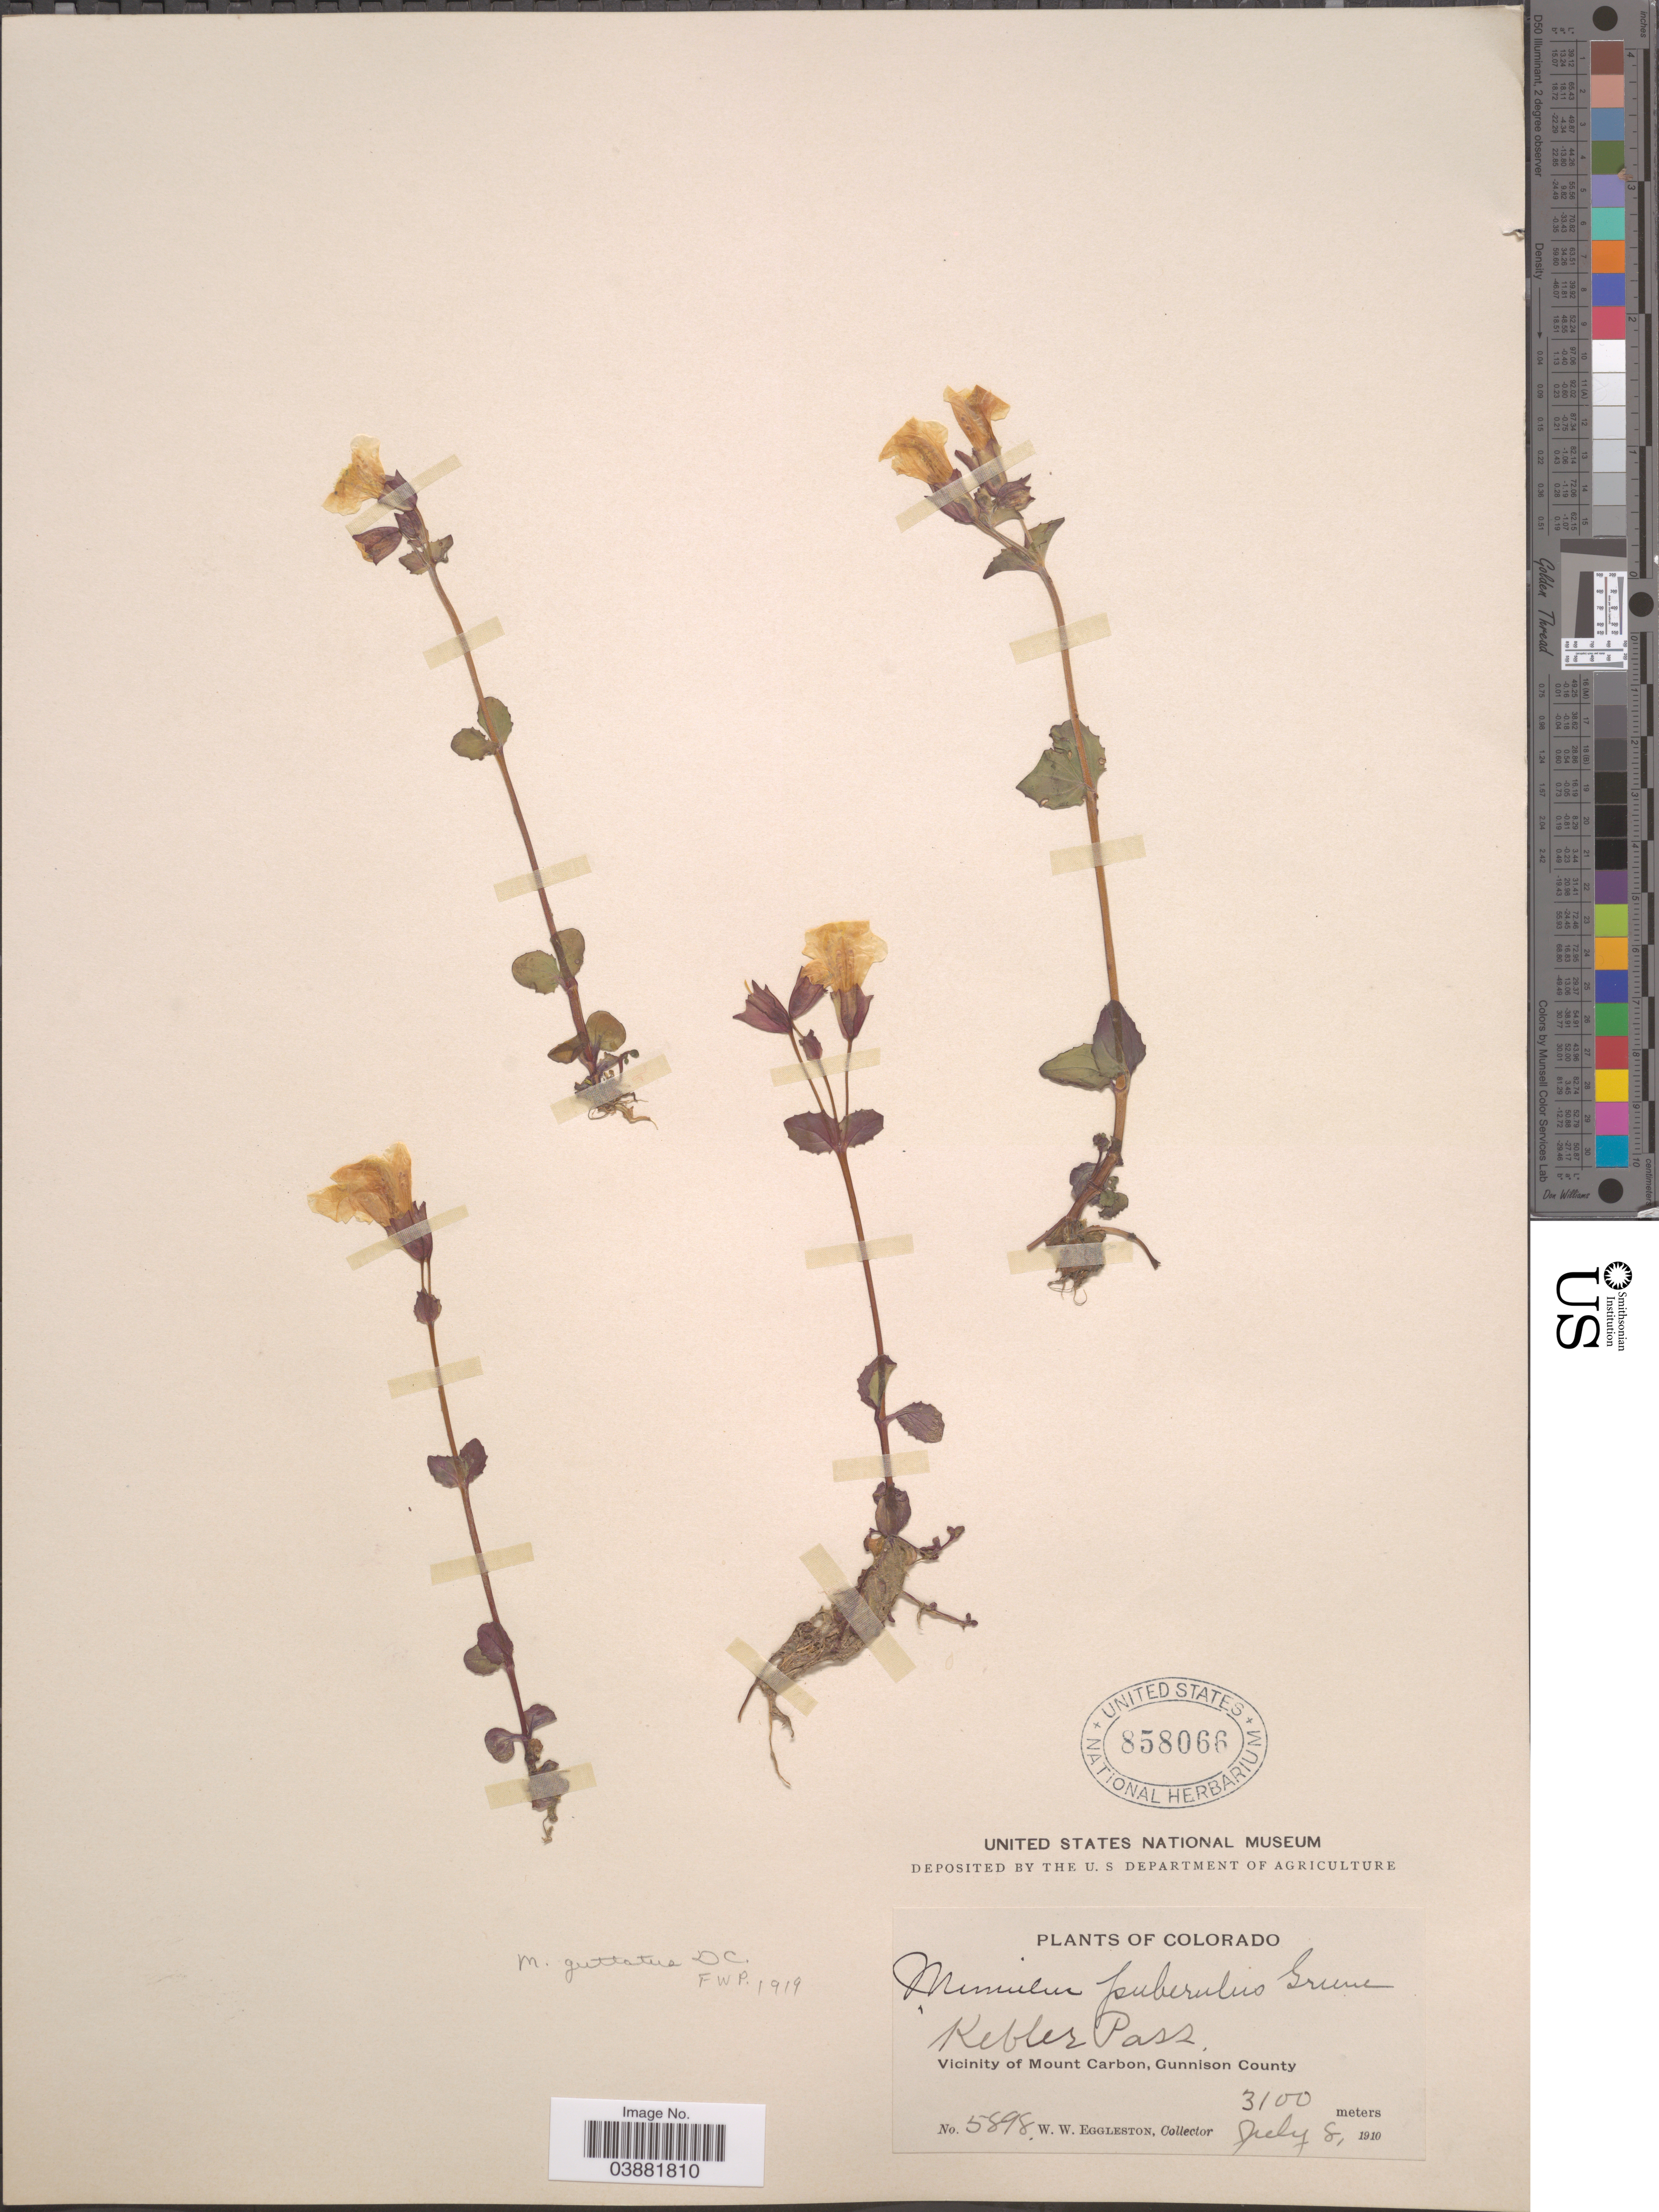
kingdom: Plantae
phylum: Tracheophyta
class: Magnoliopsida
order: Lamiales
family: Phrymaceae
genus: Mimulus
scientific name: Mimulus guttatus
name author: DC.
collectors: W. W. Eggleston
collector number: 5898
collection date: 1910-07-08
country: United States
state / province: Colorado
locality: Kebler Pass. Vicinity of Mount Carbon, Gunnison County.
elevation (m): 3100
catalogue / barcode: US 858066